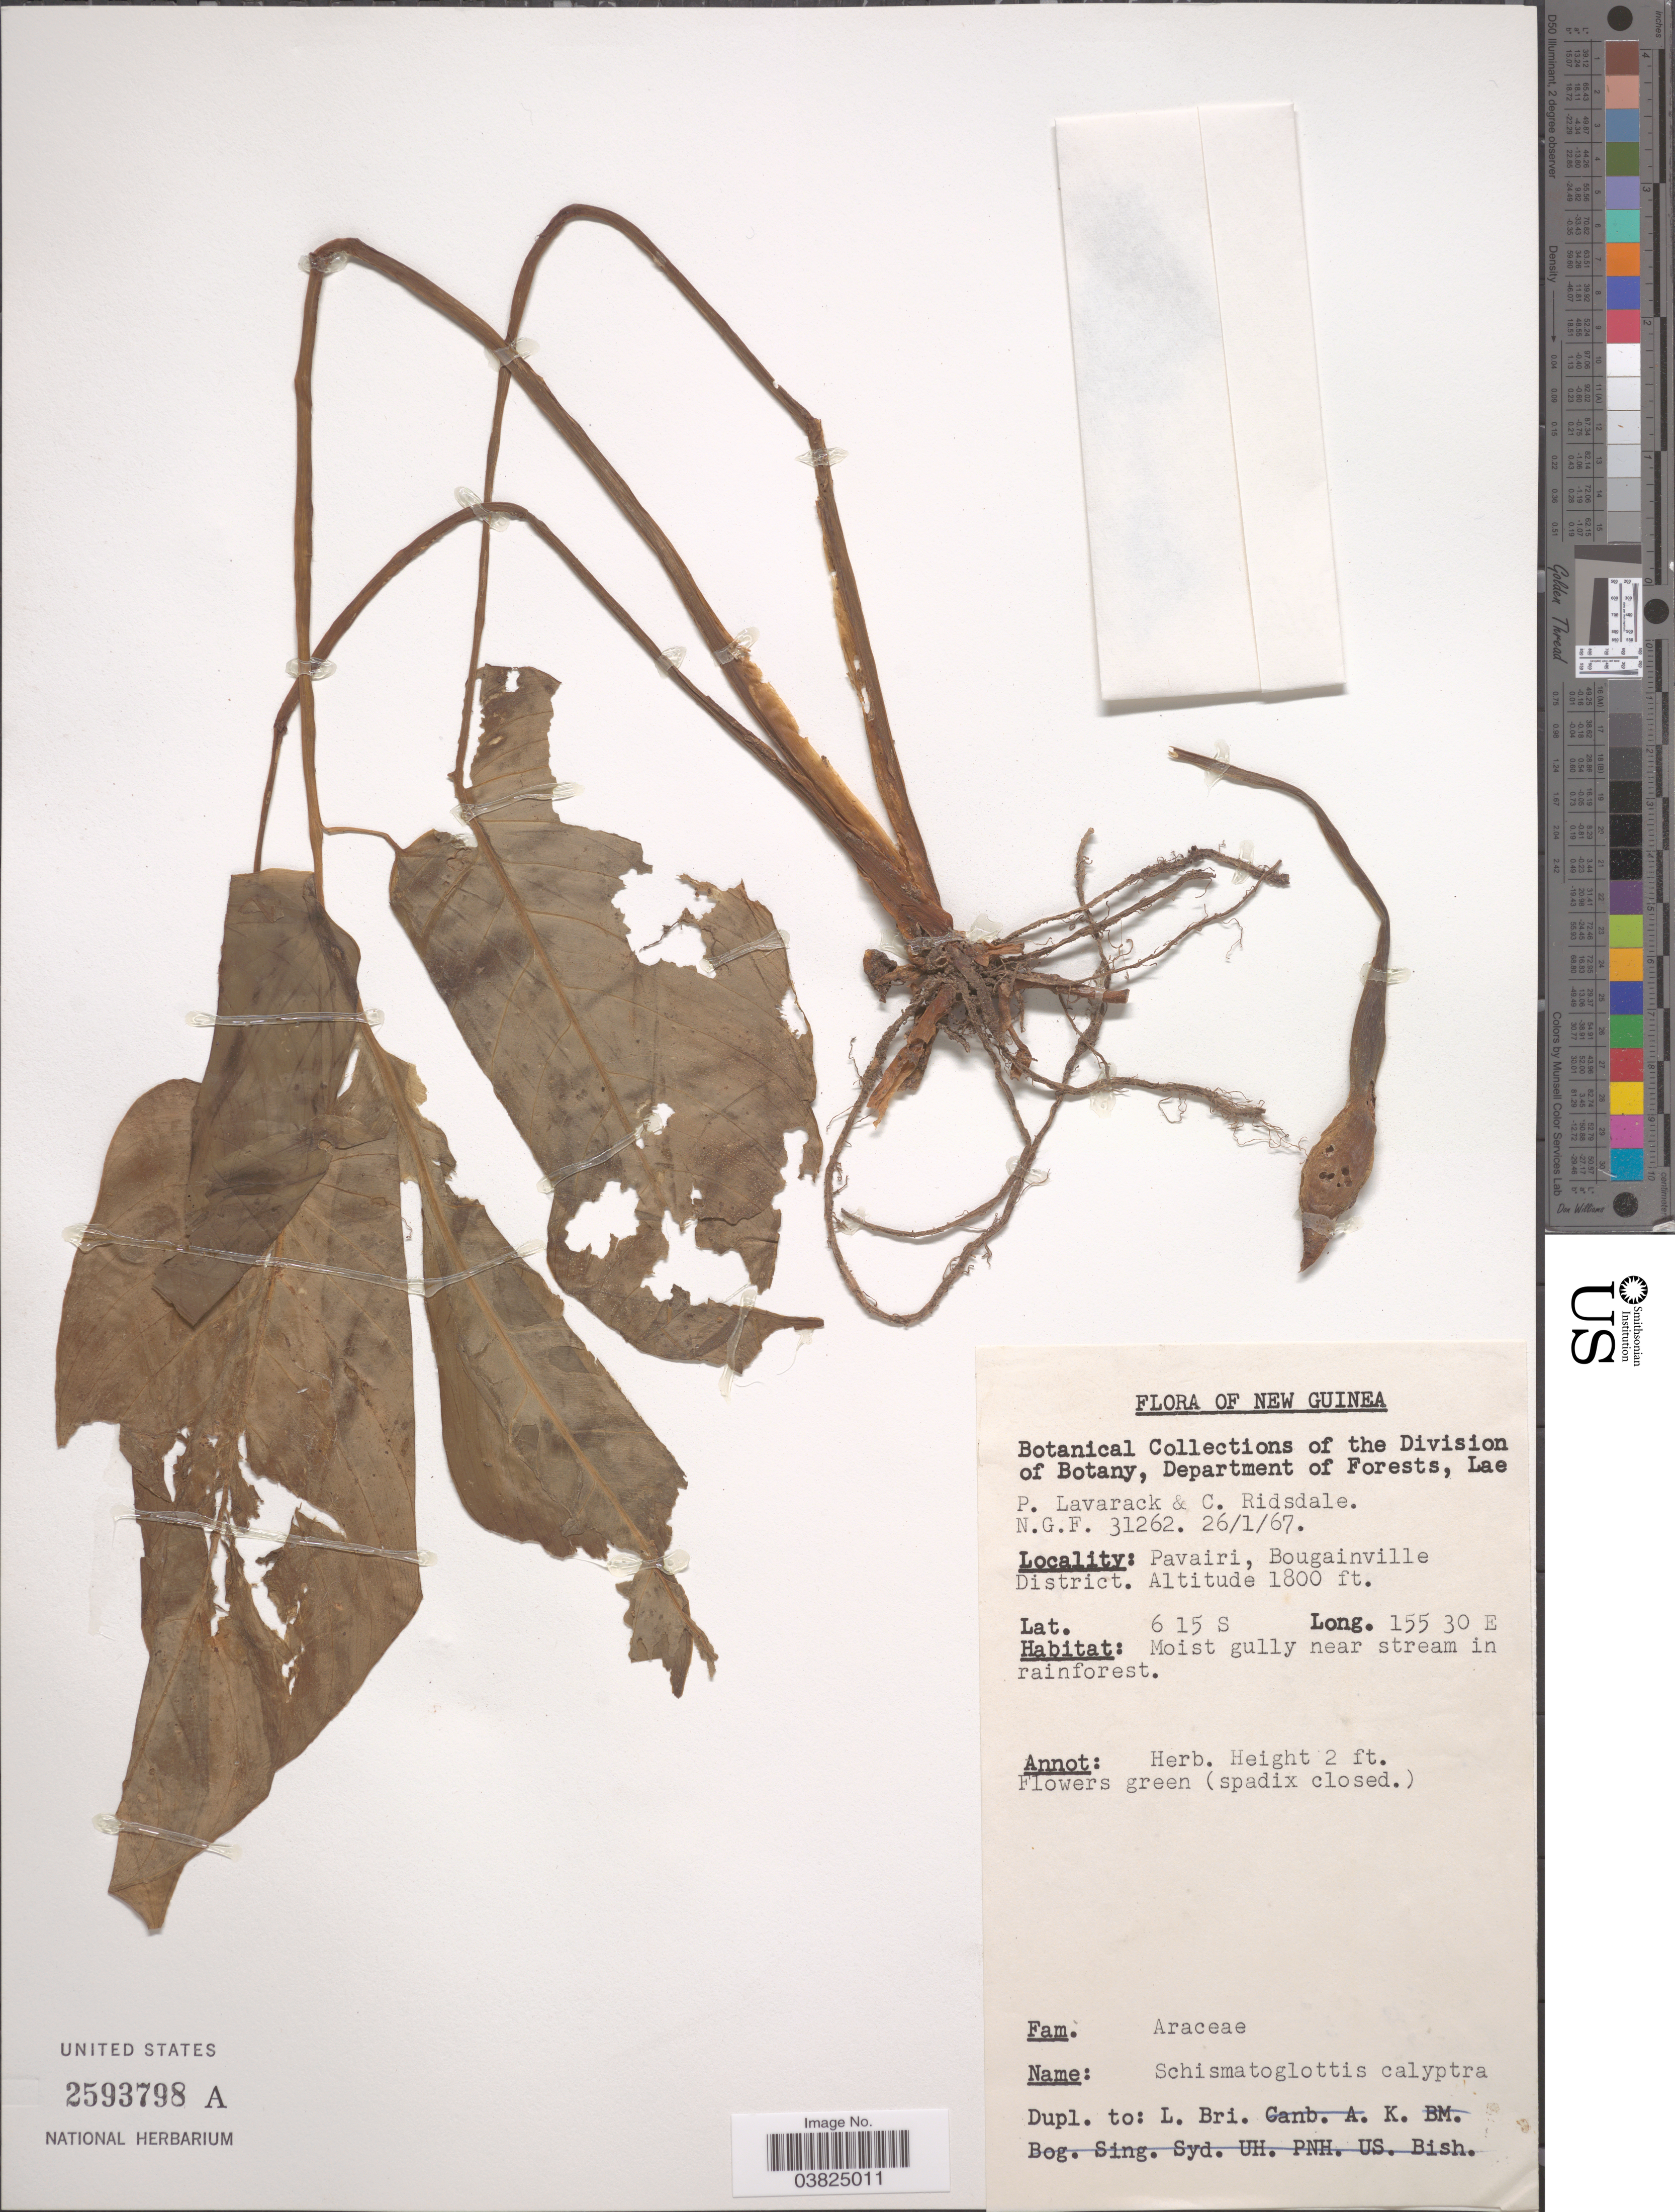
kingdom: Plantae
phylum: Tracheophyta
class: Liliopsida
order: Alismatales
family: Araceae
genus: Schismatoglottis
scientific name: Schismatoglottis calyptrata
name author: Zoll. & Moritzi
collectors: P. Lavarack & C. E. Ridsdale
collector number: N.G.F.31262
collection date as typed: Transcribed d/m/y: 26/1/67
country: Papua New Guinea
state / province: Bougainville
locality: New Guinea. Pavairi, Bougainville District.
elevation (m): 549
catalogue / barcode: US 2593798A